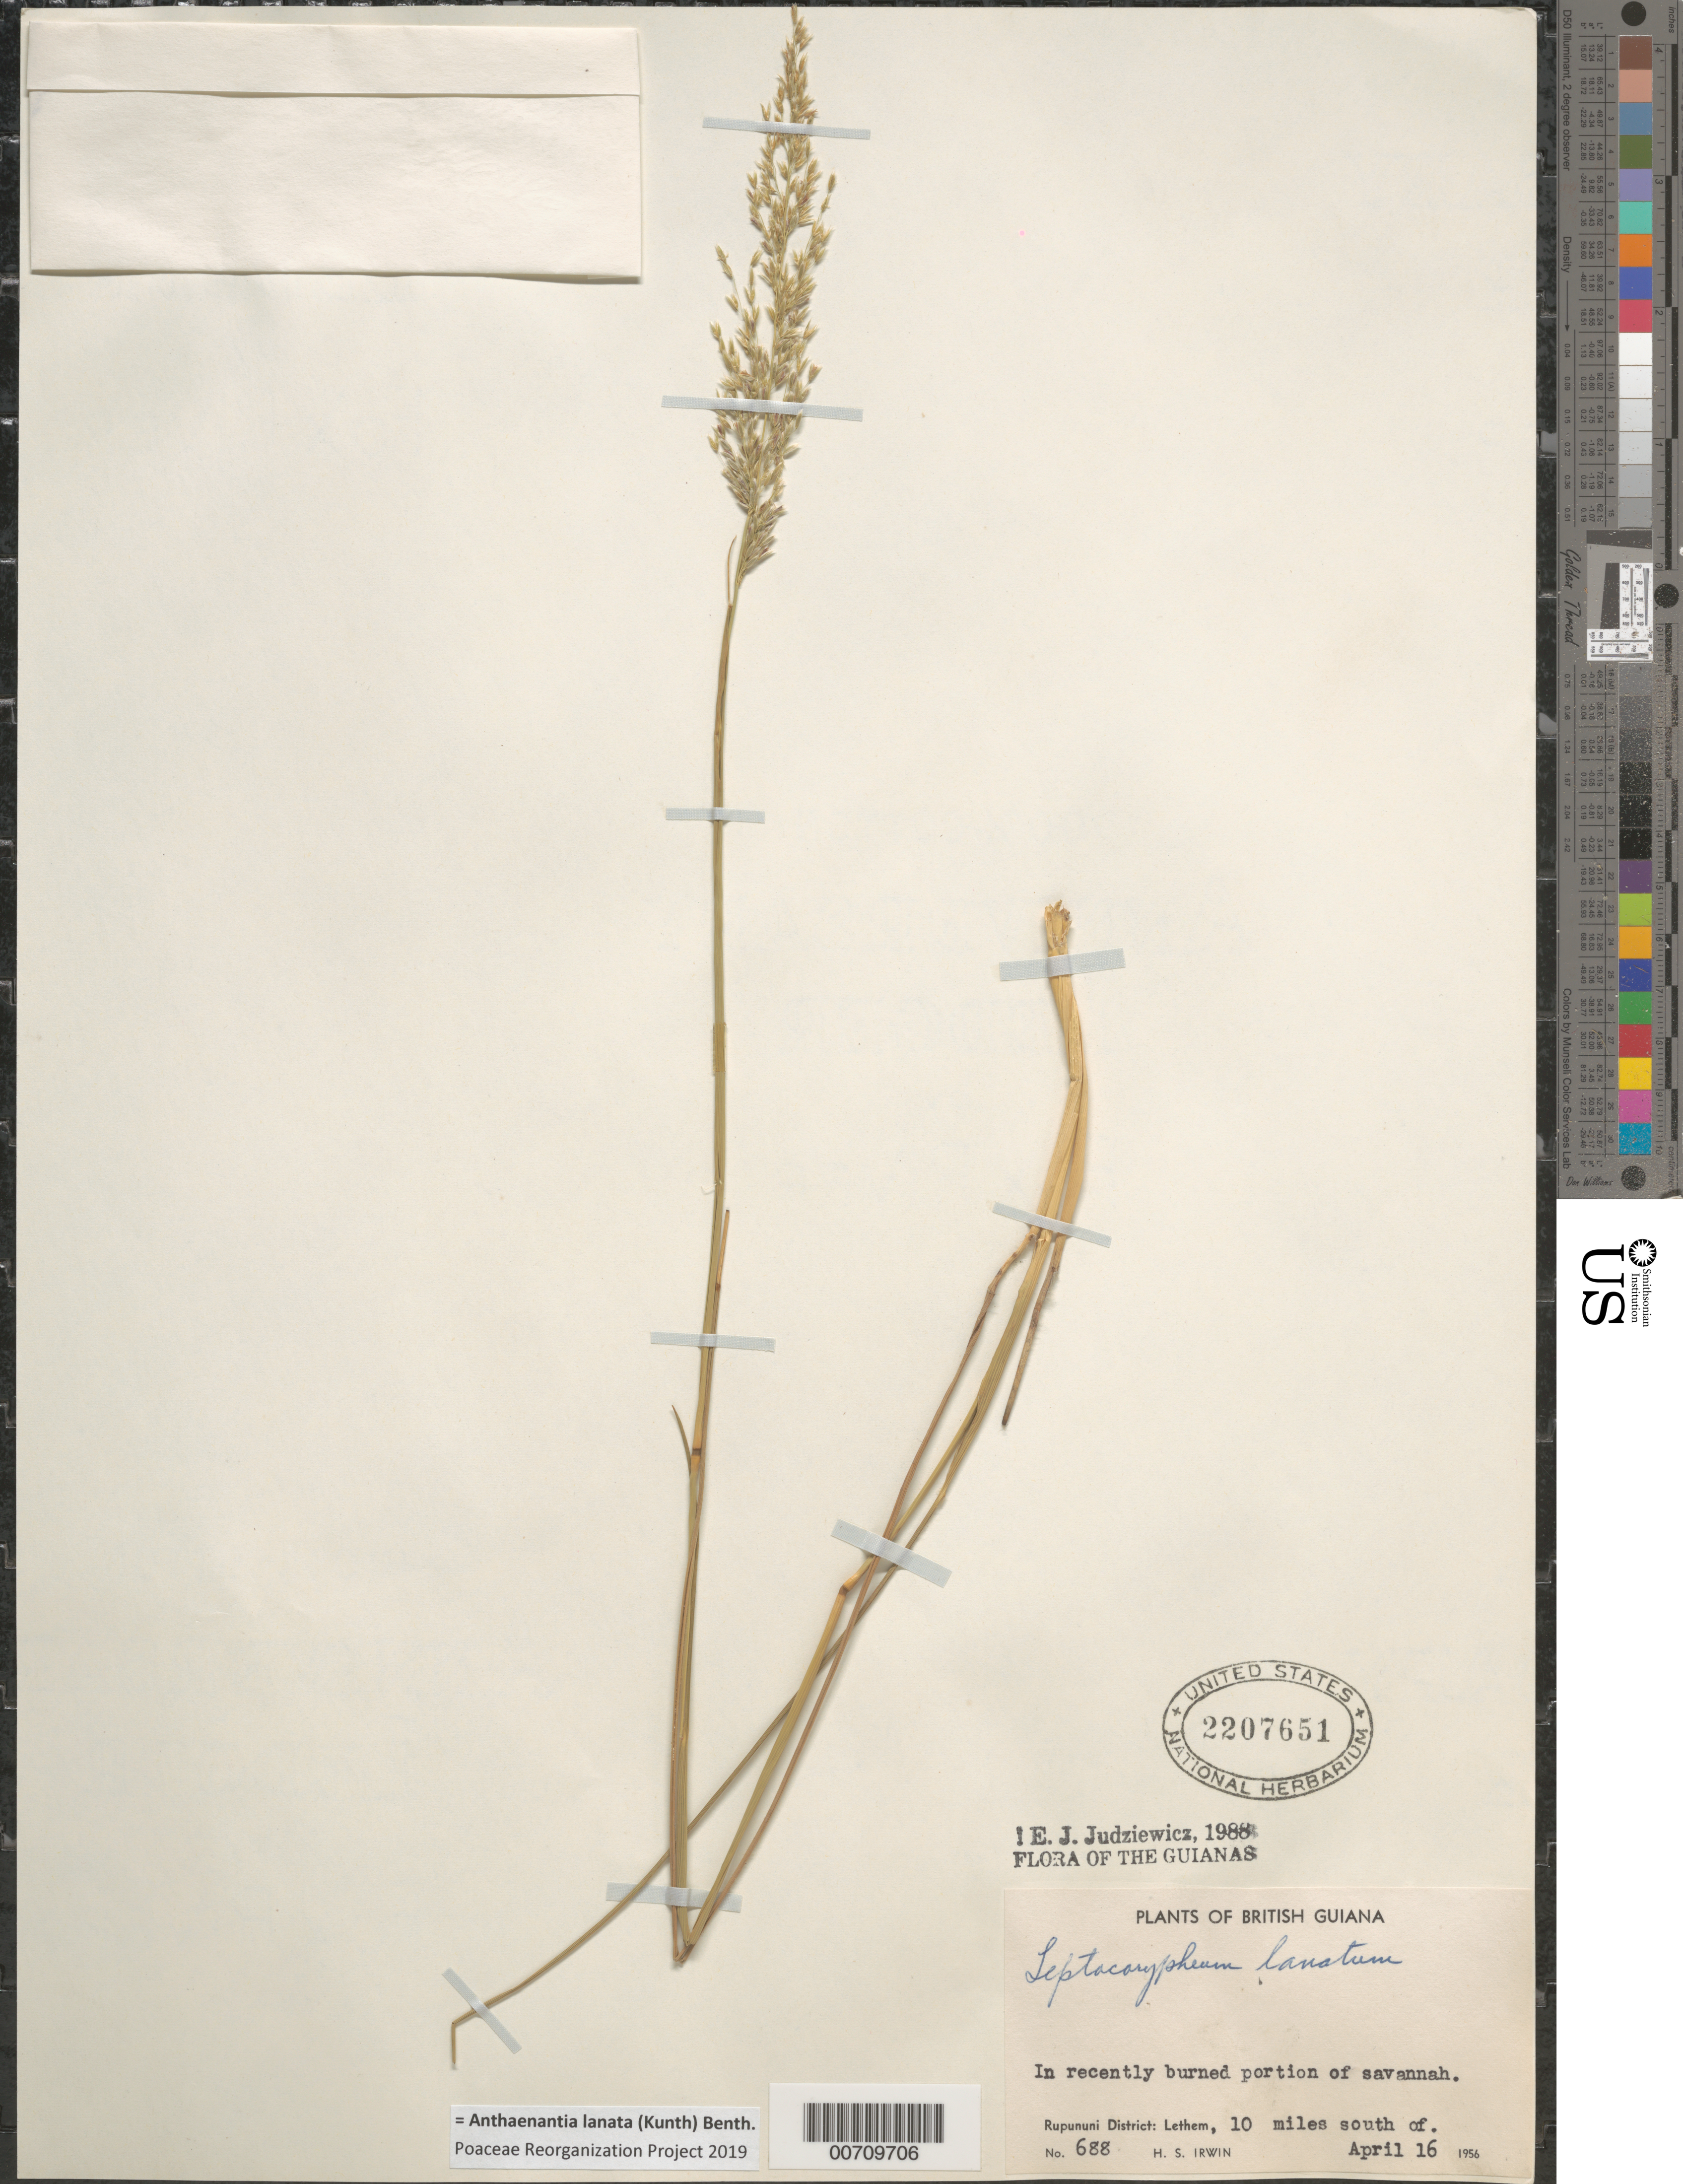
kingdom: Plantae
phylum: Tracheophyta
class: Liliopsida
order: Poales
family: Poaceae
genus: Leptocoryphium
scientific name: Leptocoryphium lanatum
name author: (Kunth) Nees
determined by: Judziewicz, E. J.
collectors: H. Irwin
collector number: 688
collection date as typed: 16-Apr-56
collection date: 1956-04-16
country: Guyana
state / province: U. Takutu-U. Essequibo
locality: Rupununi Dist., 10 mi. S of Lethem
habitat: Recently burned portion of savanna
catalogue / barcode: US 2207651